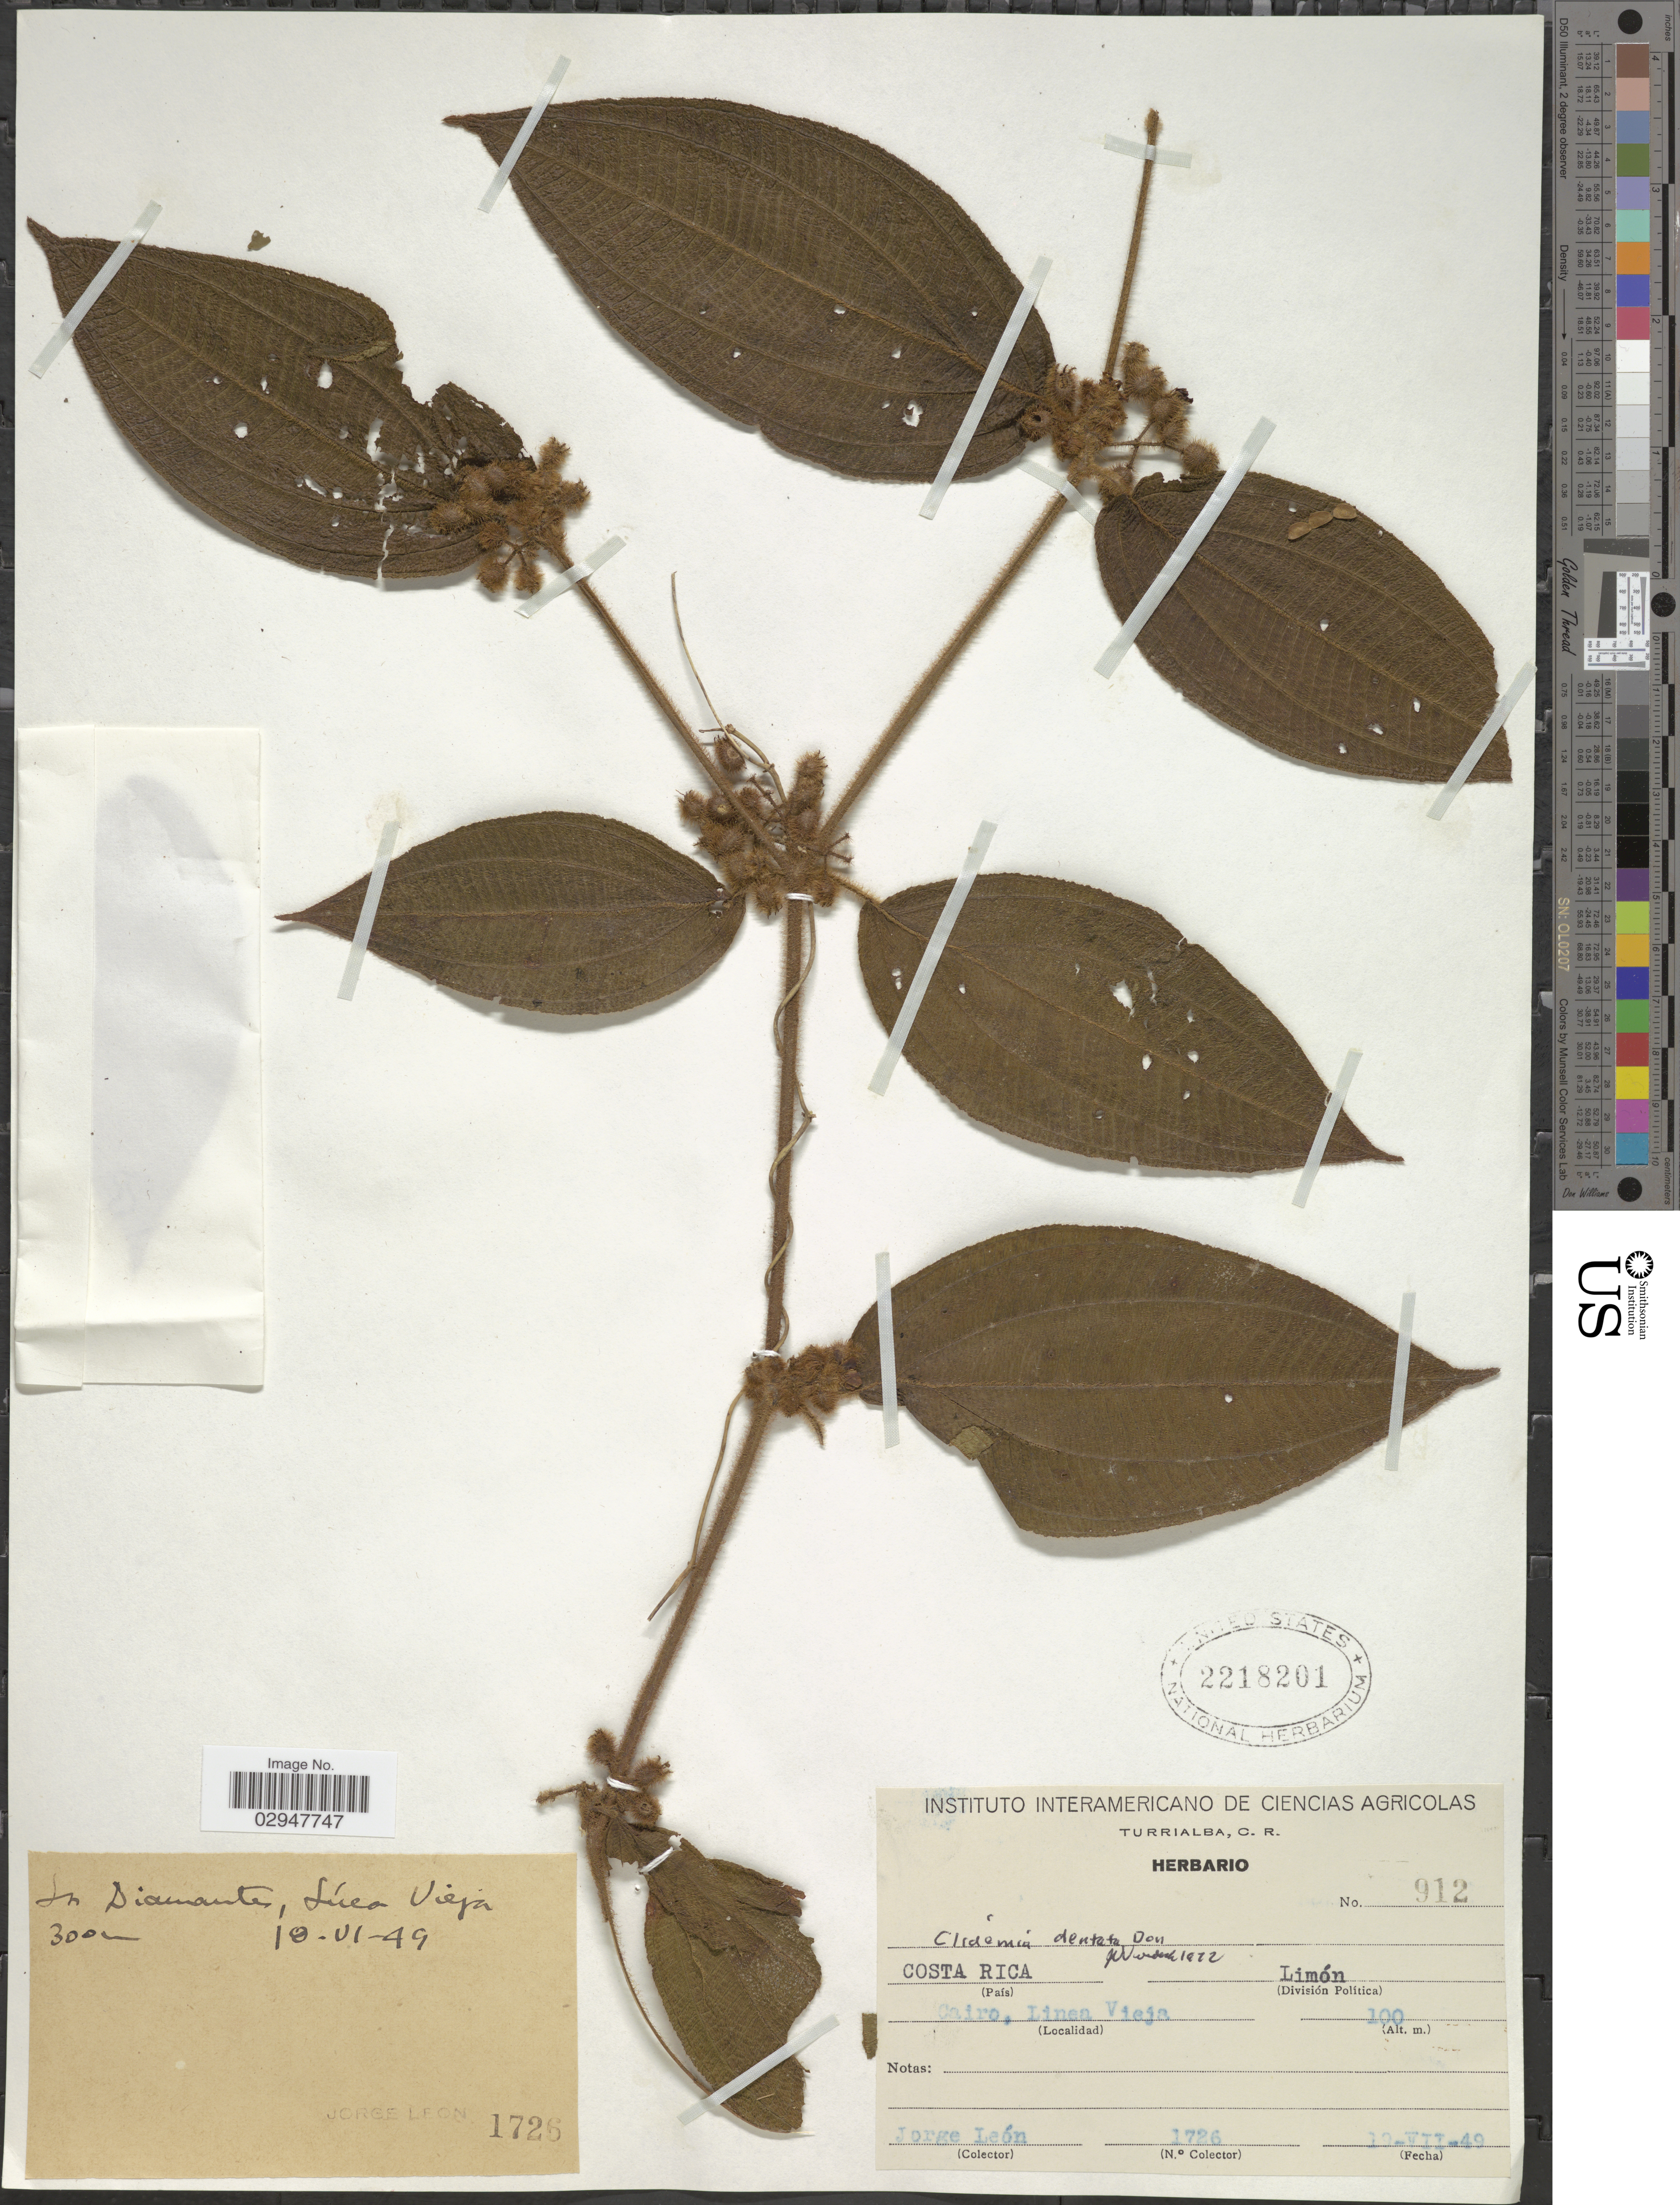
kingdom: Plantae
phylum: Tracheophyta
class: Magnoliopsida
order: Myrtales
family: Melastomataceae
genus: Clidemia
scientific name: Clidemia dentata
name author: D. Don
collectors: J. León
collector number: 1726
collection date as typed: Transcribed d/m/y: 19/6/49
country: Costa Rica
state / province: Limón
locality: Cairo, Linea Vieja, In Diamantes.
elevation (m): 300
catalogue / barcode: US 2218201